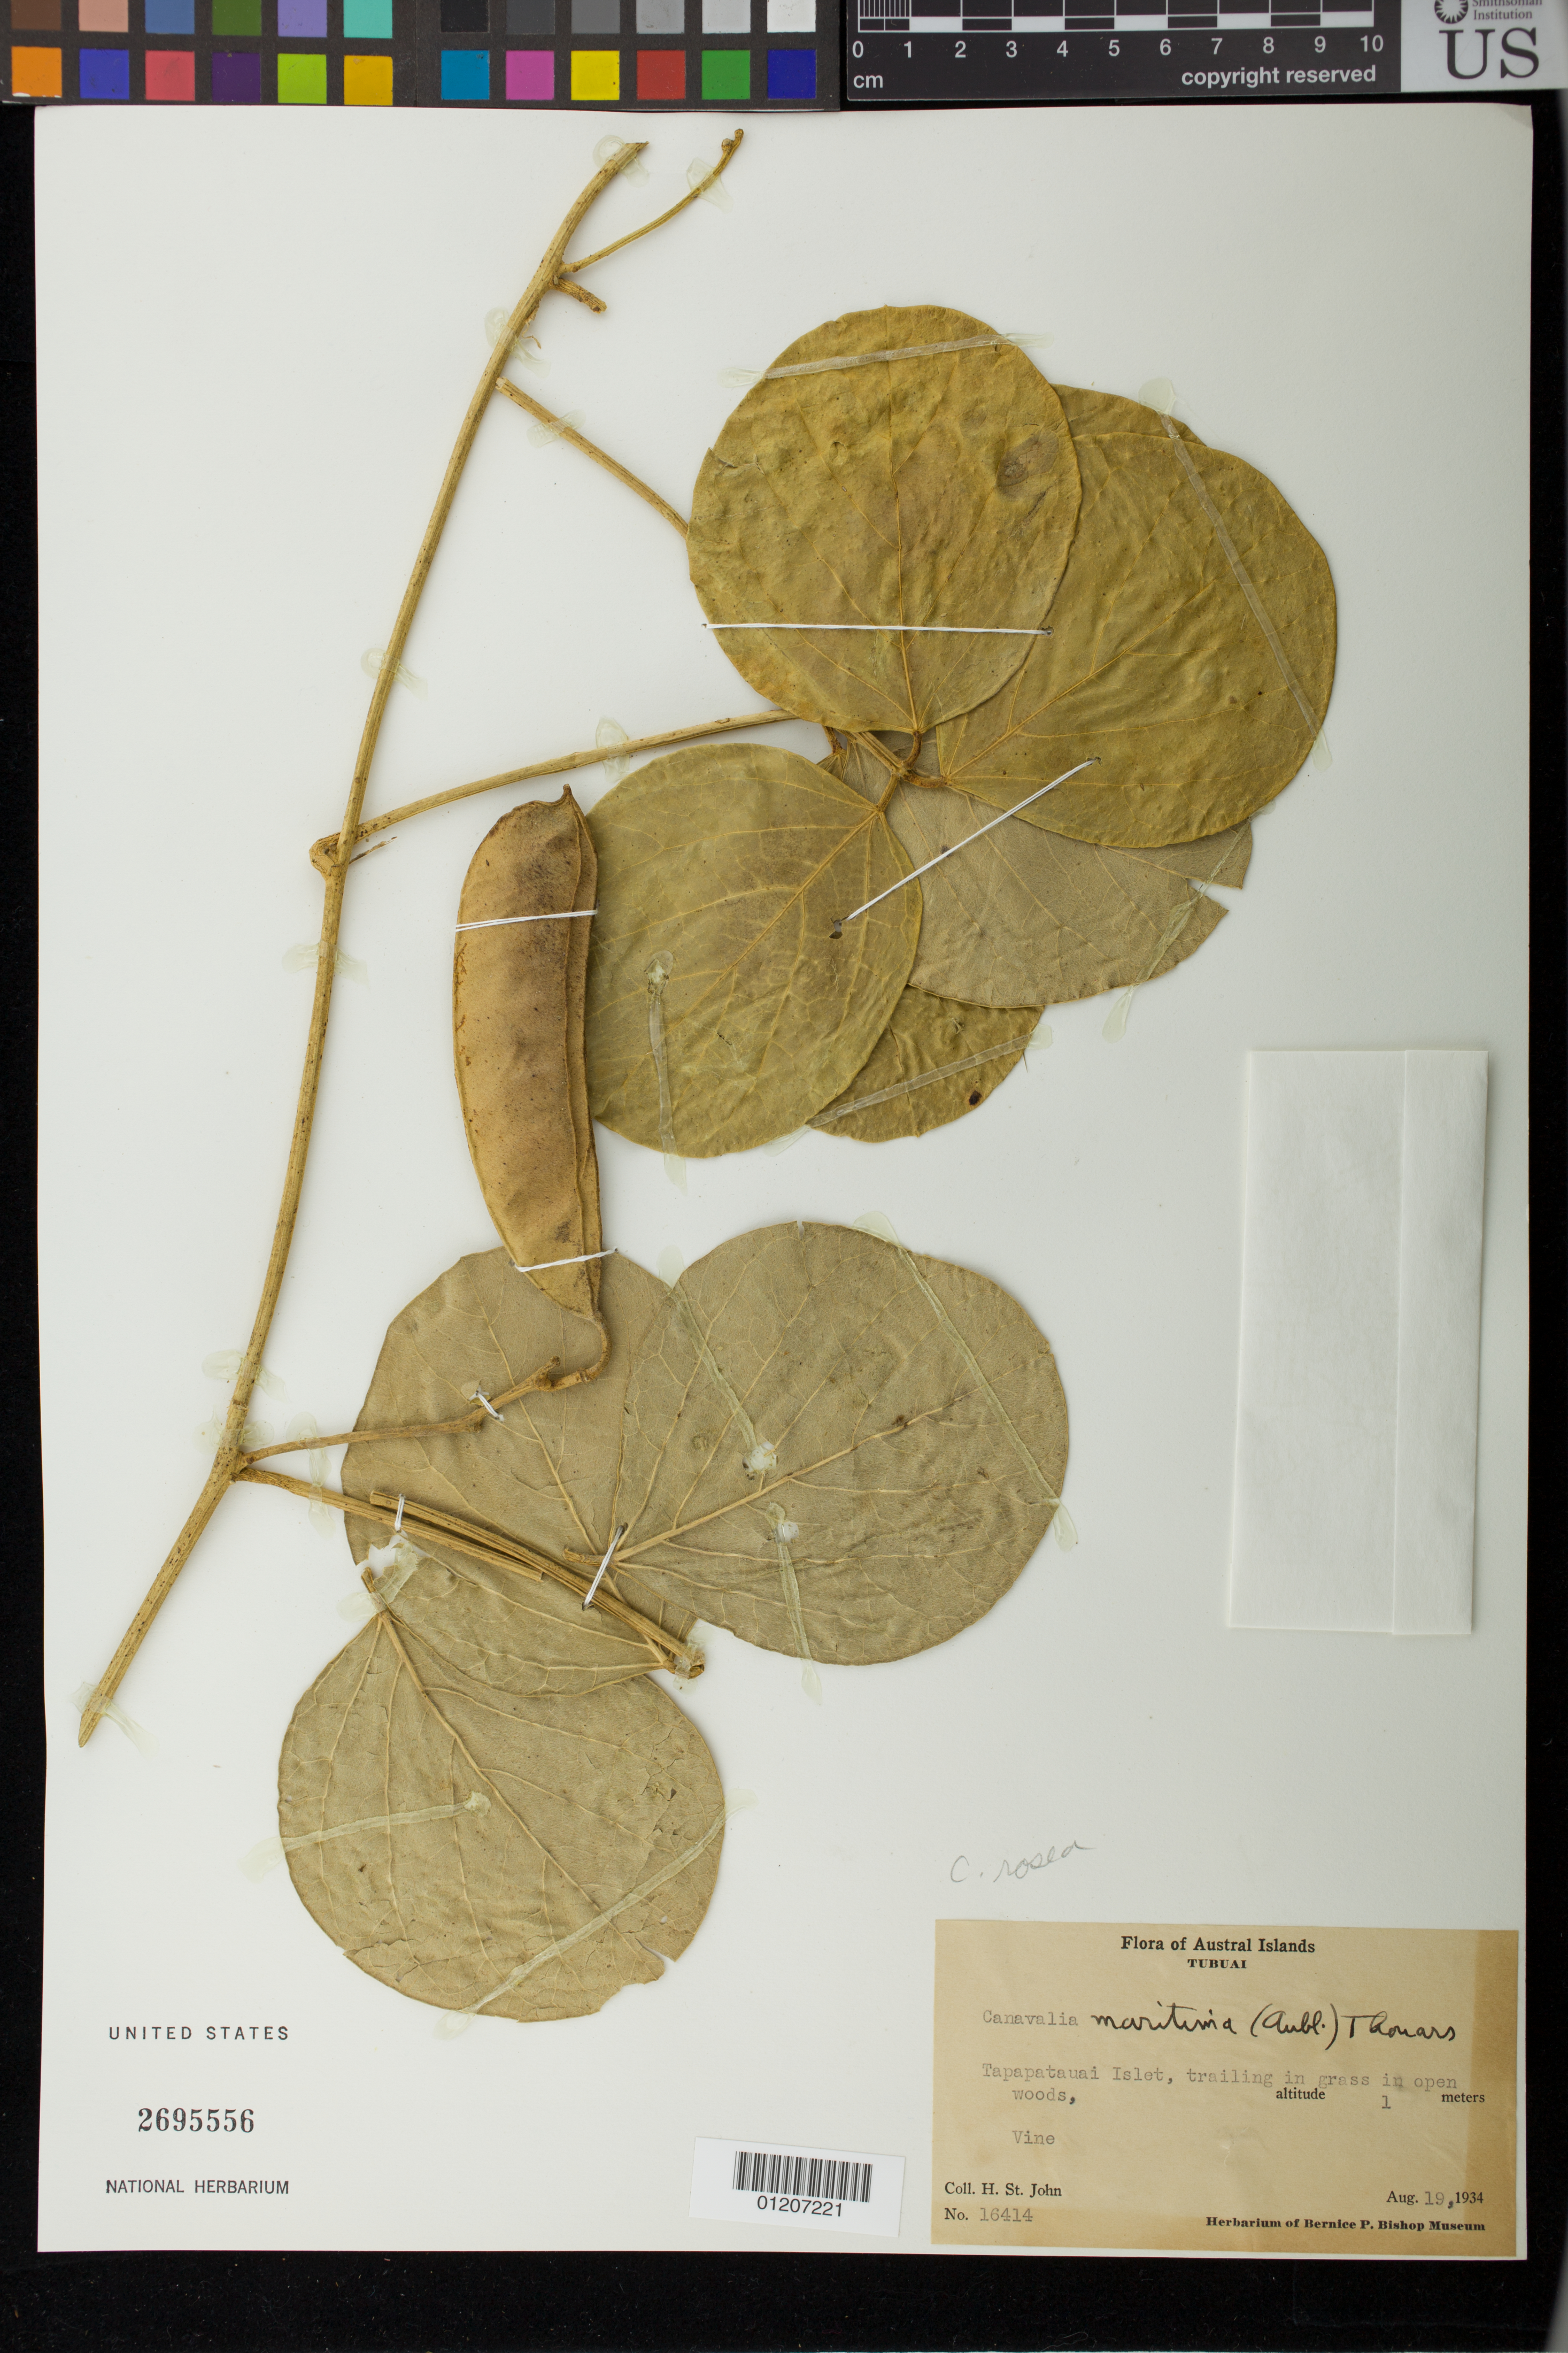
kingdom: Plantae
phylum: Tracheophyta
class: Magnoliopsida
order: Fabales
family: Fabaceae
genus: Canavalia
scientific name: Canavalia rosea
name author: (Sw.) DC.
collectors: H. St. John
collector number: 16414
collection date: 1934-08-19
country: French Polynesia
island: Tubuai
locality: Tapapatauai Islet.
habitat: In grass in open woods.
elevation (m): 1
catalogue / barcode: US 2695556